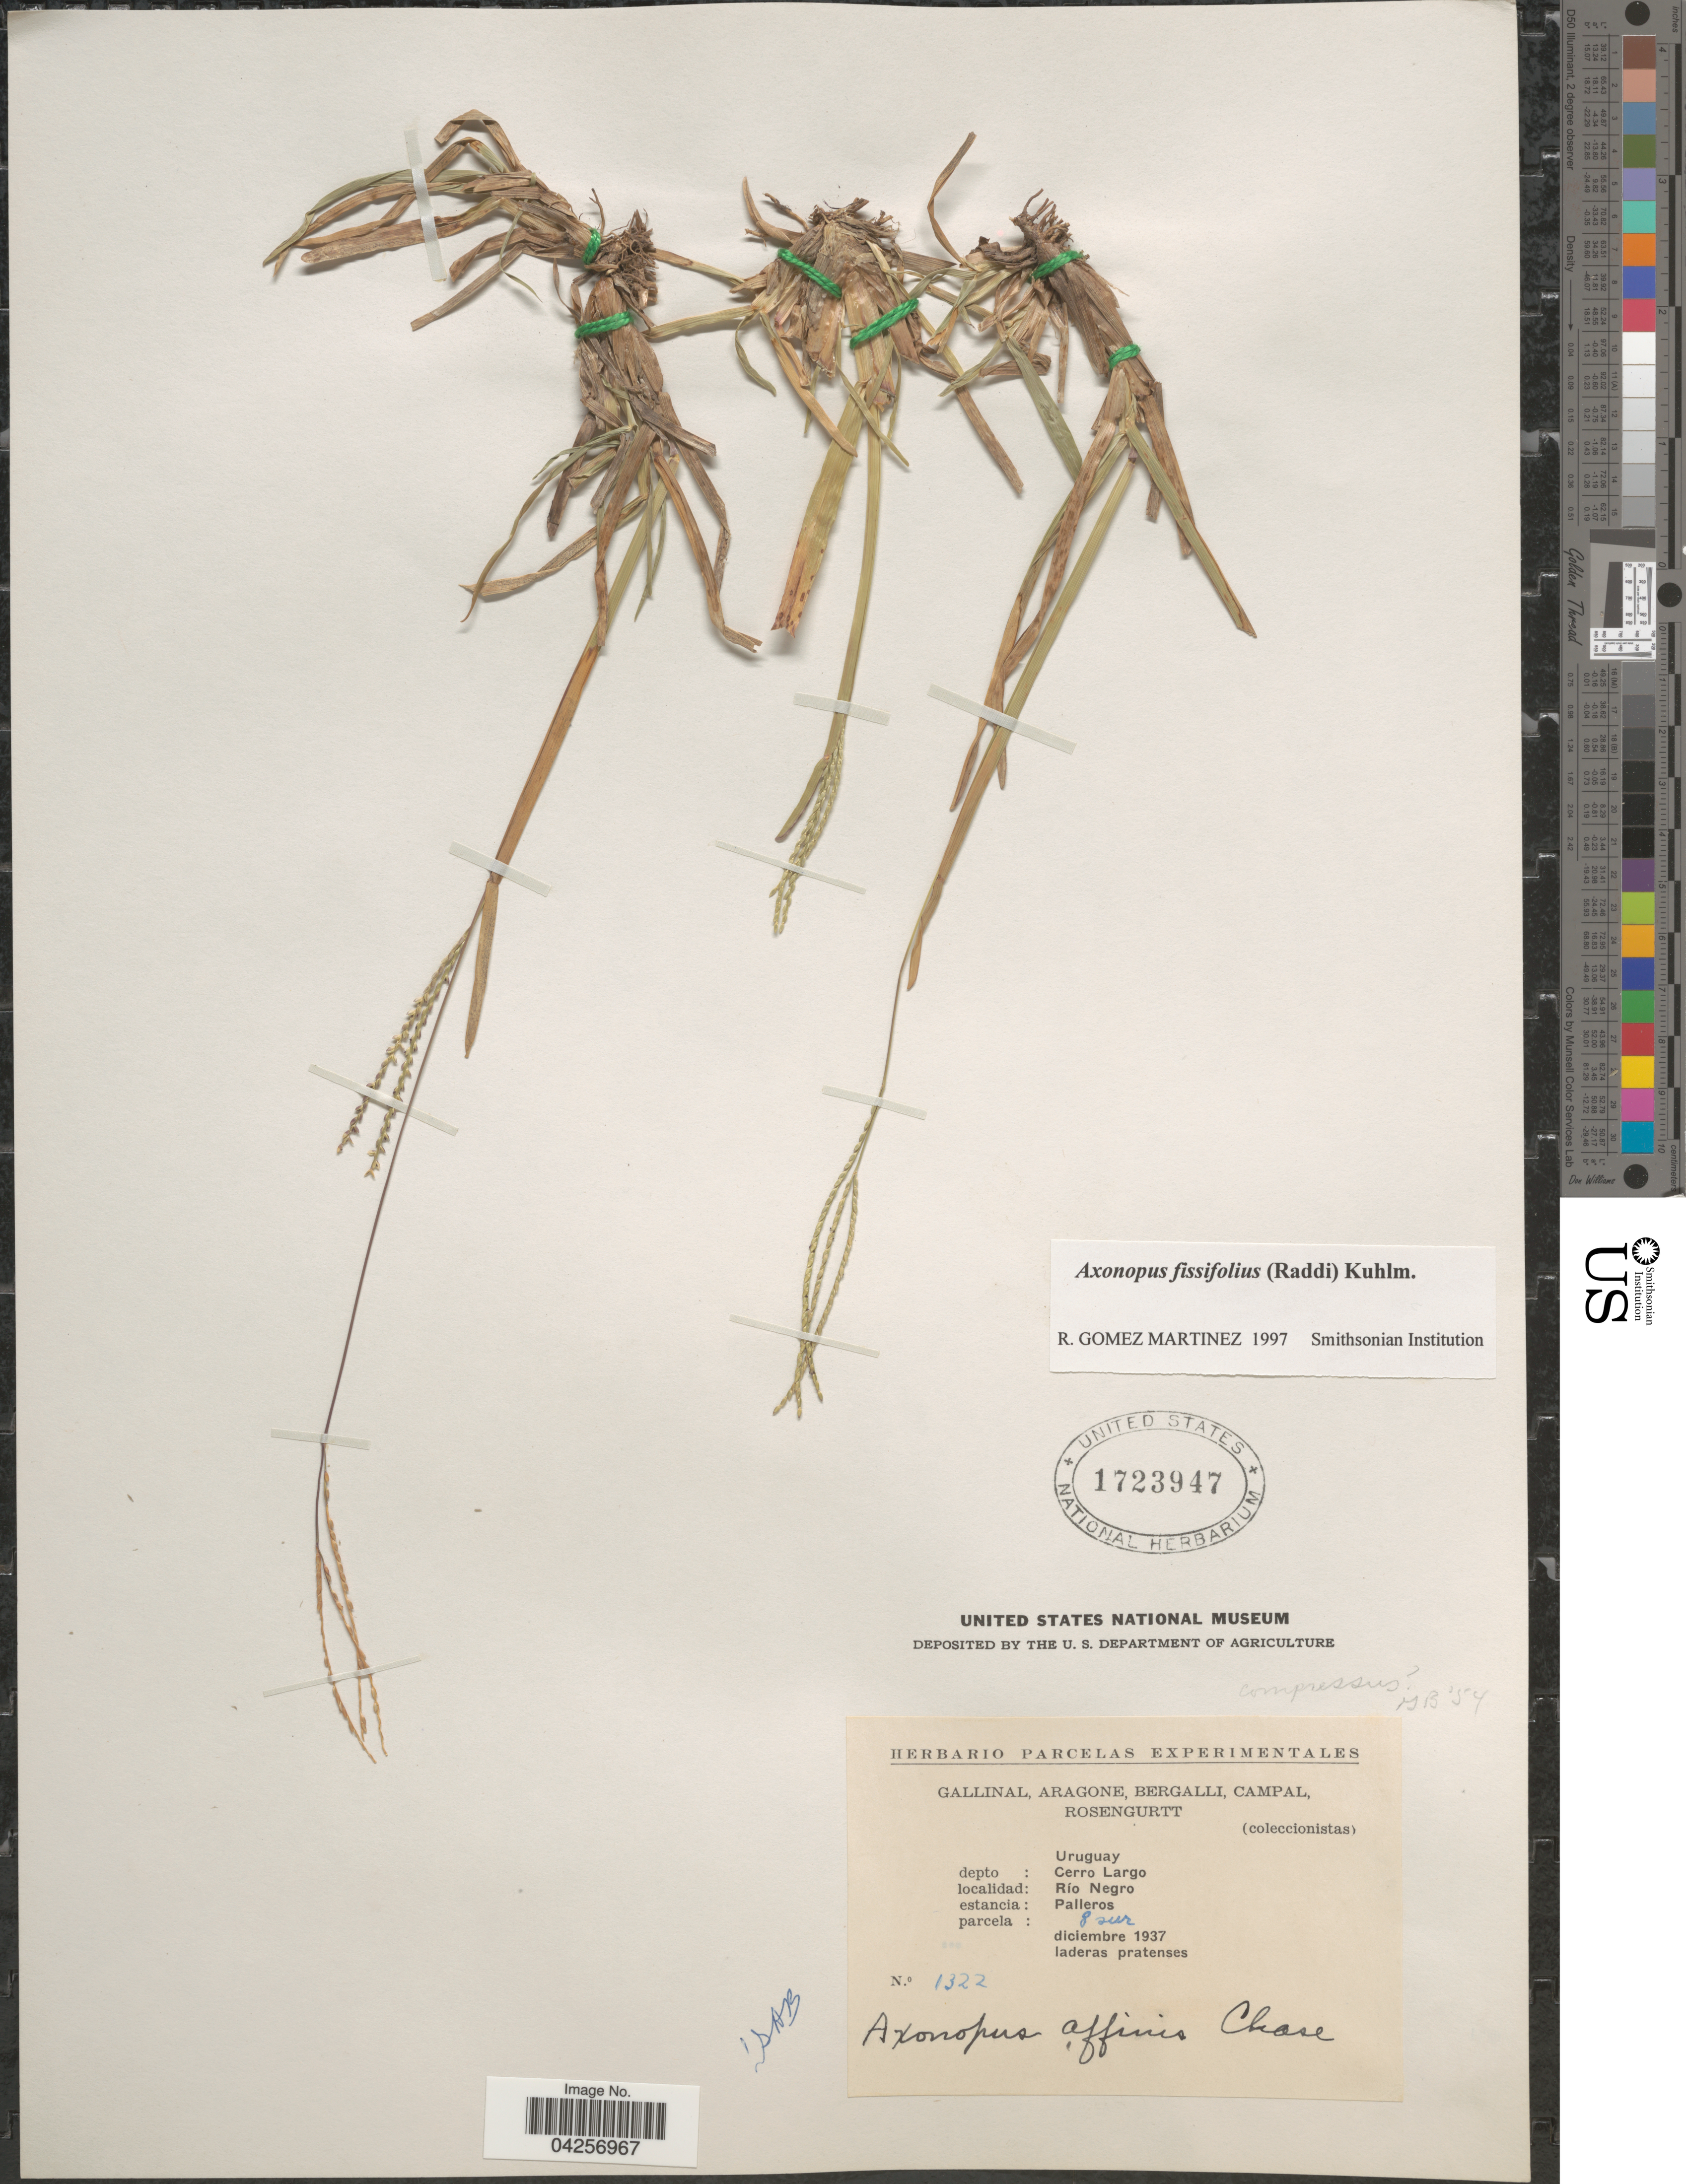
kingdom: Plantae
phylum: Tracheophyta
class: Liliopsida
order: Poales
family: Poaceae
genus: Axonopus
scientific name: Axonopus fissifolius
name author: (Raddi) Kuhlm.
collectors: -. Gallinal, -- Aragone, -- Bergalli, -- Campal & Rosengurtt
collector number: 1322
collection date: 1937-12-08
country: Uruguay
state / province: Cerro Largo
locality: Depto: Cerro Largo. Río Negro. Estancia: Palleros.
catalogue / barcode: US 1723947